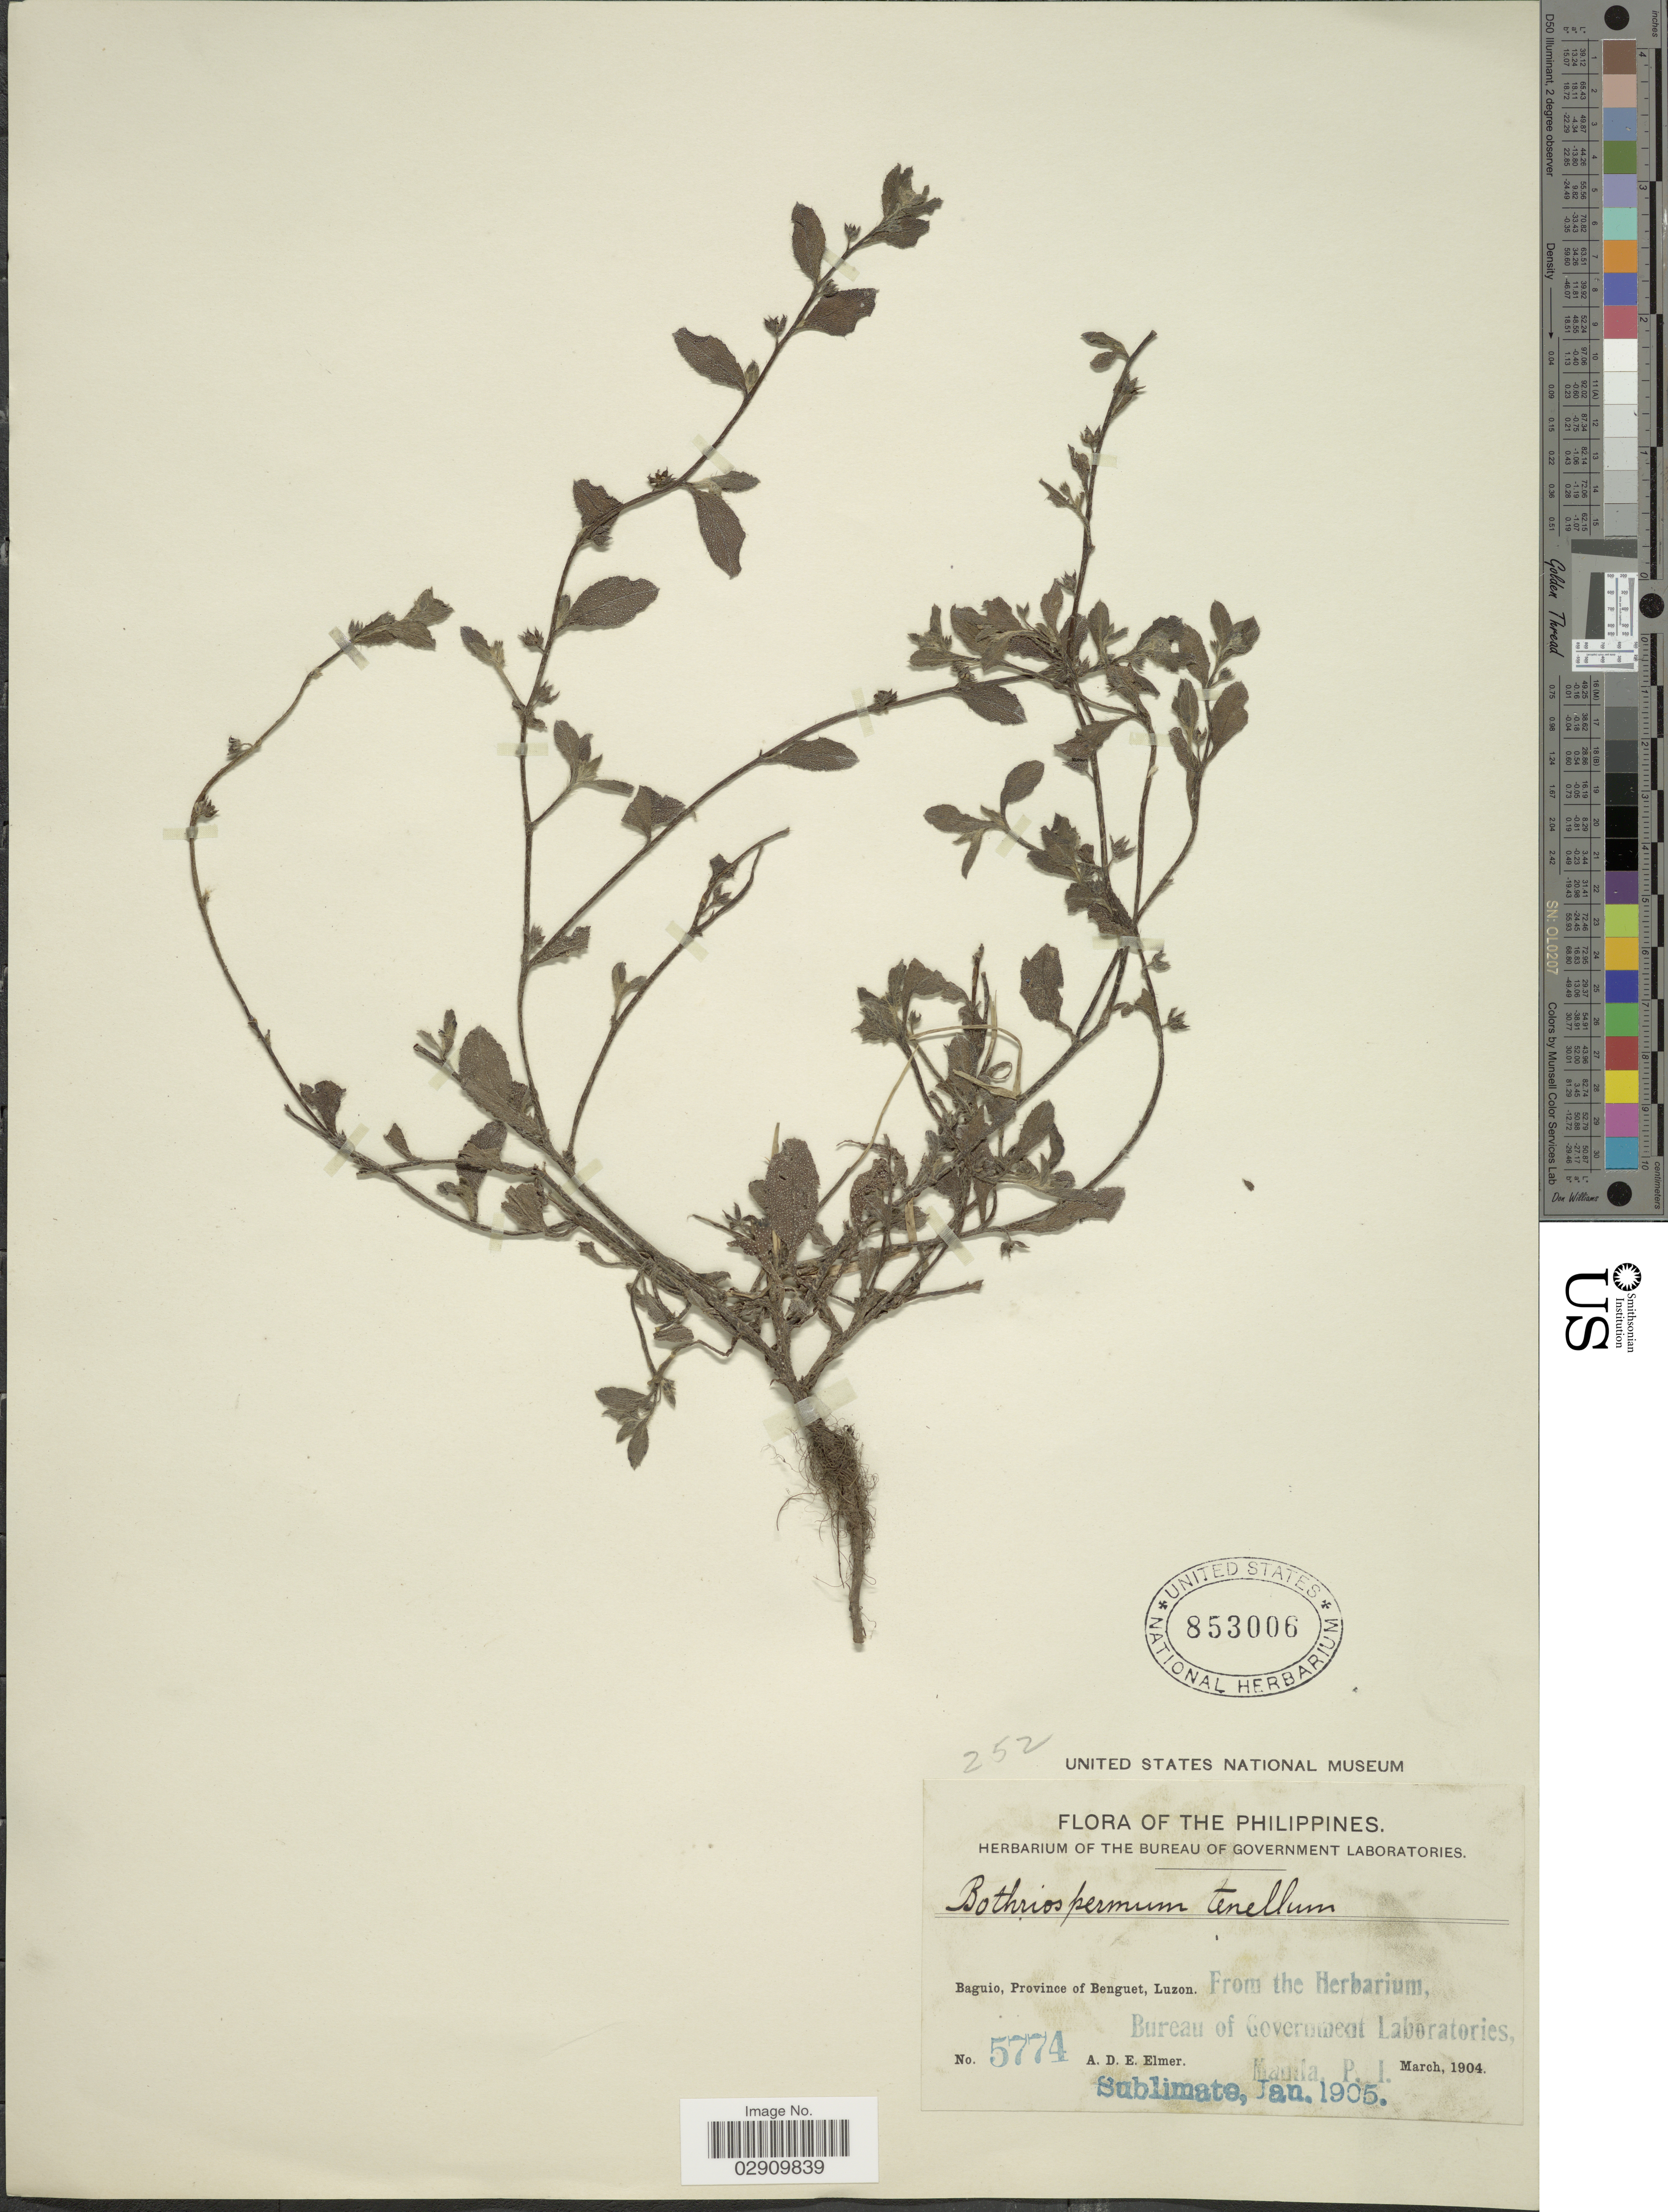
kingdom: Plantae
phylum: Tracheophyta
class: Magnoliopsida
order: Boraginales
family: Boraginaceae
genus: Bothriospermum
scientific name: Bothriospermum tenellum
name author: (Hornem.) Fisch. & C.A. Mey.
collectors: A. D. E. Elmer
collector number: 5774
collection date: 1904-03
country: Philippines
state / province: Cordillera (Administrative Region)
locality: Baguio, Province of Benguet, Luzon.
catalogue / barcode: US 853006